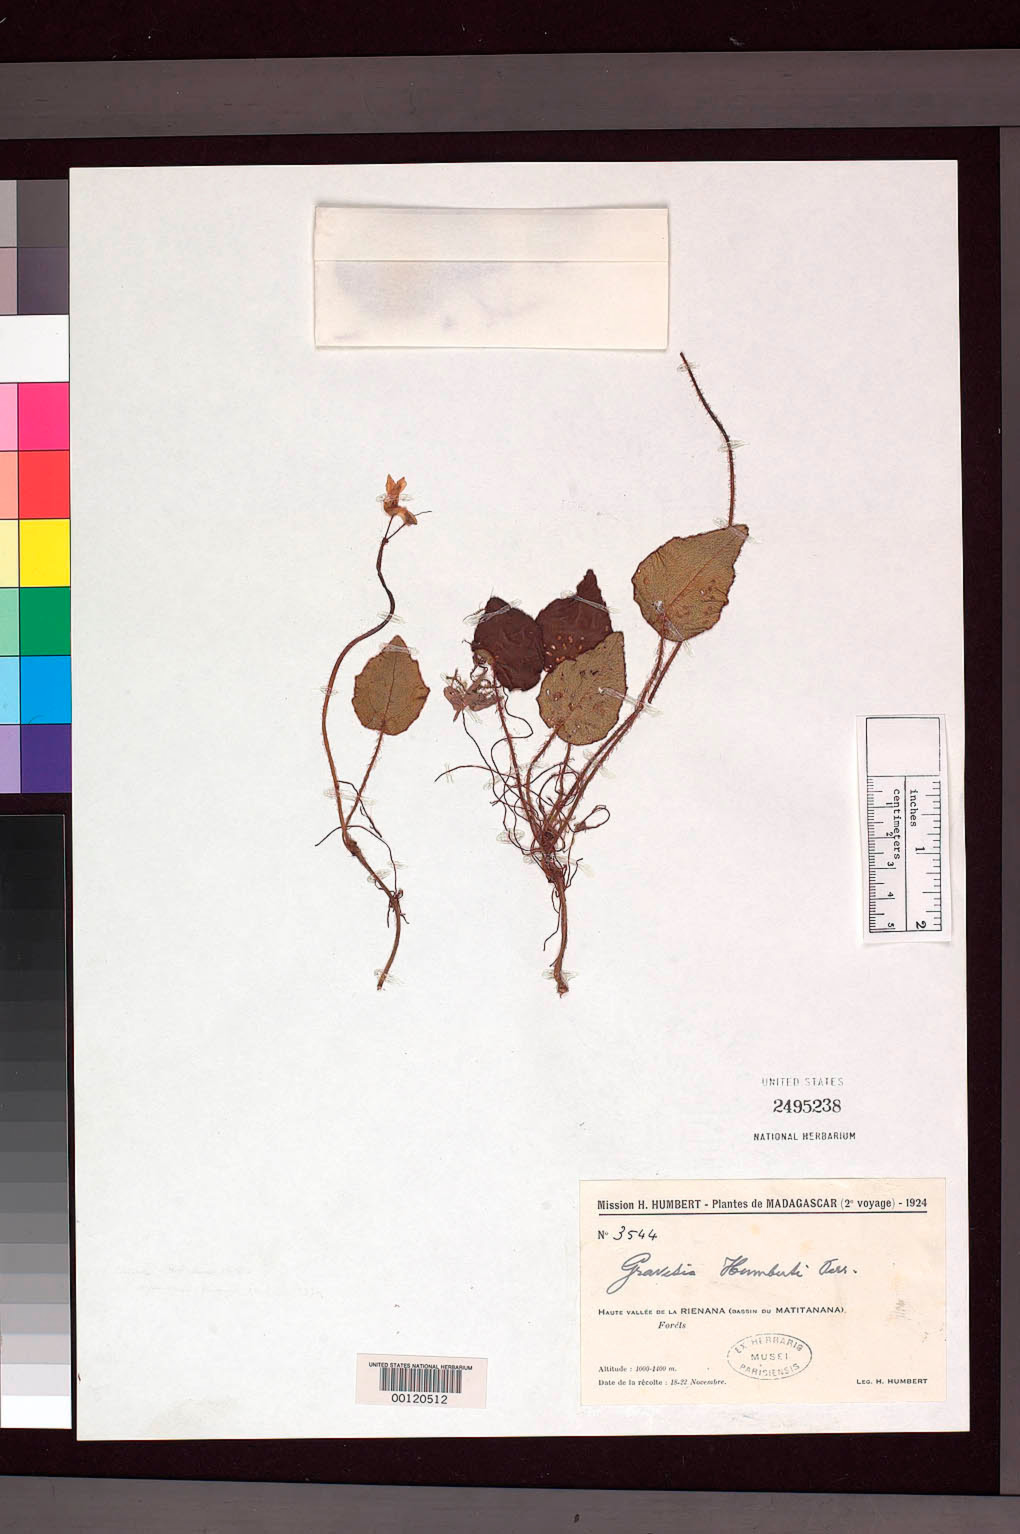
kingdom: Plantae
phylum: Tracheophyta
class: Magnoliopsida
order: Myrtales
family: Melastomataceae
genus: Gravesia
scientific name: Gravesia humberti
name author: H. Perrier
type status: Isotype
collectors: H. Humbert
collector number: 3544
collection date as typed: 18 Nov 1924 to 22 Nov 1924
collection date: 1924-11-18/1924-11-22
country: Madagascar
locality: Rienana.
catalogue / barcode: US 2495238